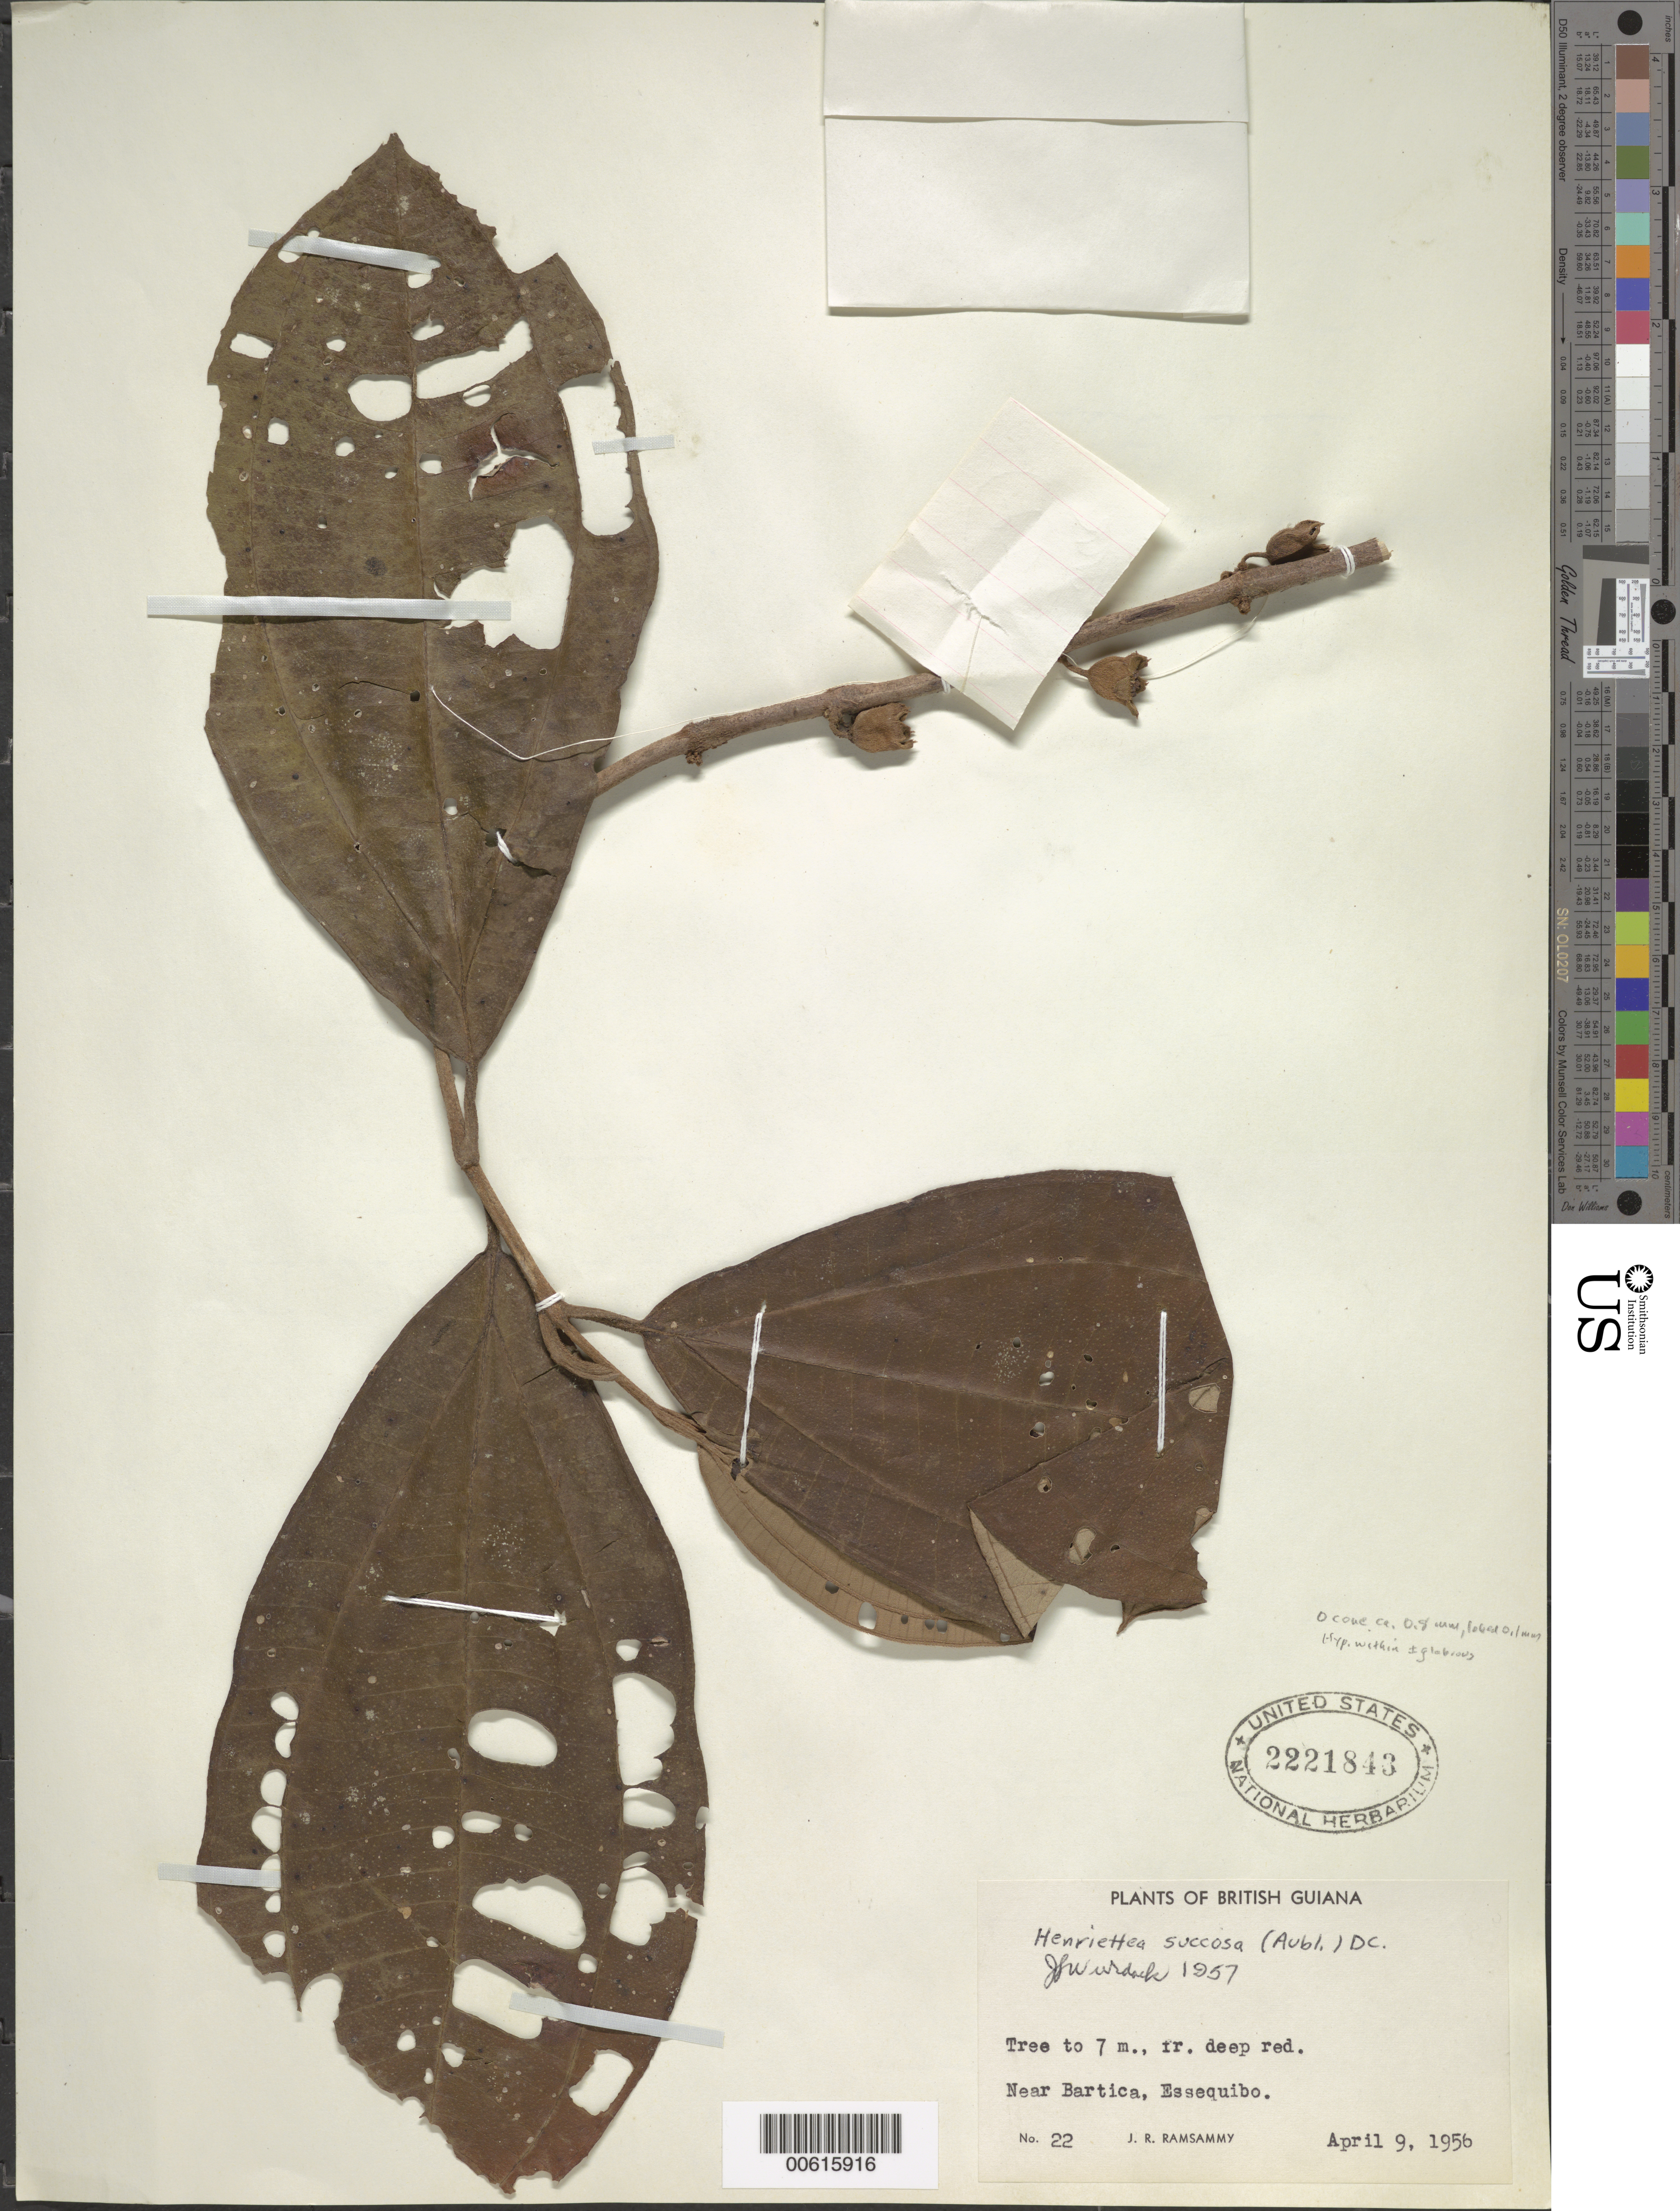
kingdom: Plantae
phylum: Tracheophyta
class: Magnoliopsida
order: Myrtales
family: Melastomataceae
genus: Henriettea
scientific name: Henriettea succosa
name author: (Aubl.) DC.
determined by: Wurdack, John J., (US), US (UNITED STATES)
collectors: J. Ramsammy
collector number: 22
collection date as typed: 9-Apr-56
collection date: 1956-04-09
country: Guyana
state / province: Cuyuni-Mazaruni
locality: Skull Point, near Bartica, Essequibo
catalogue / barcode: US 2221843